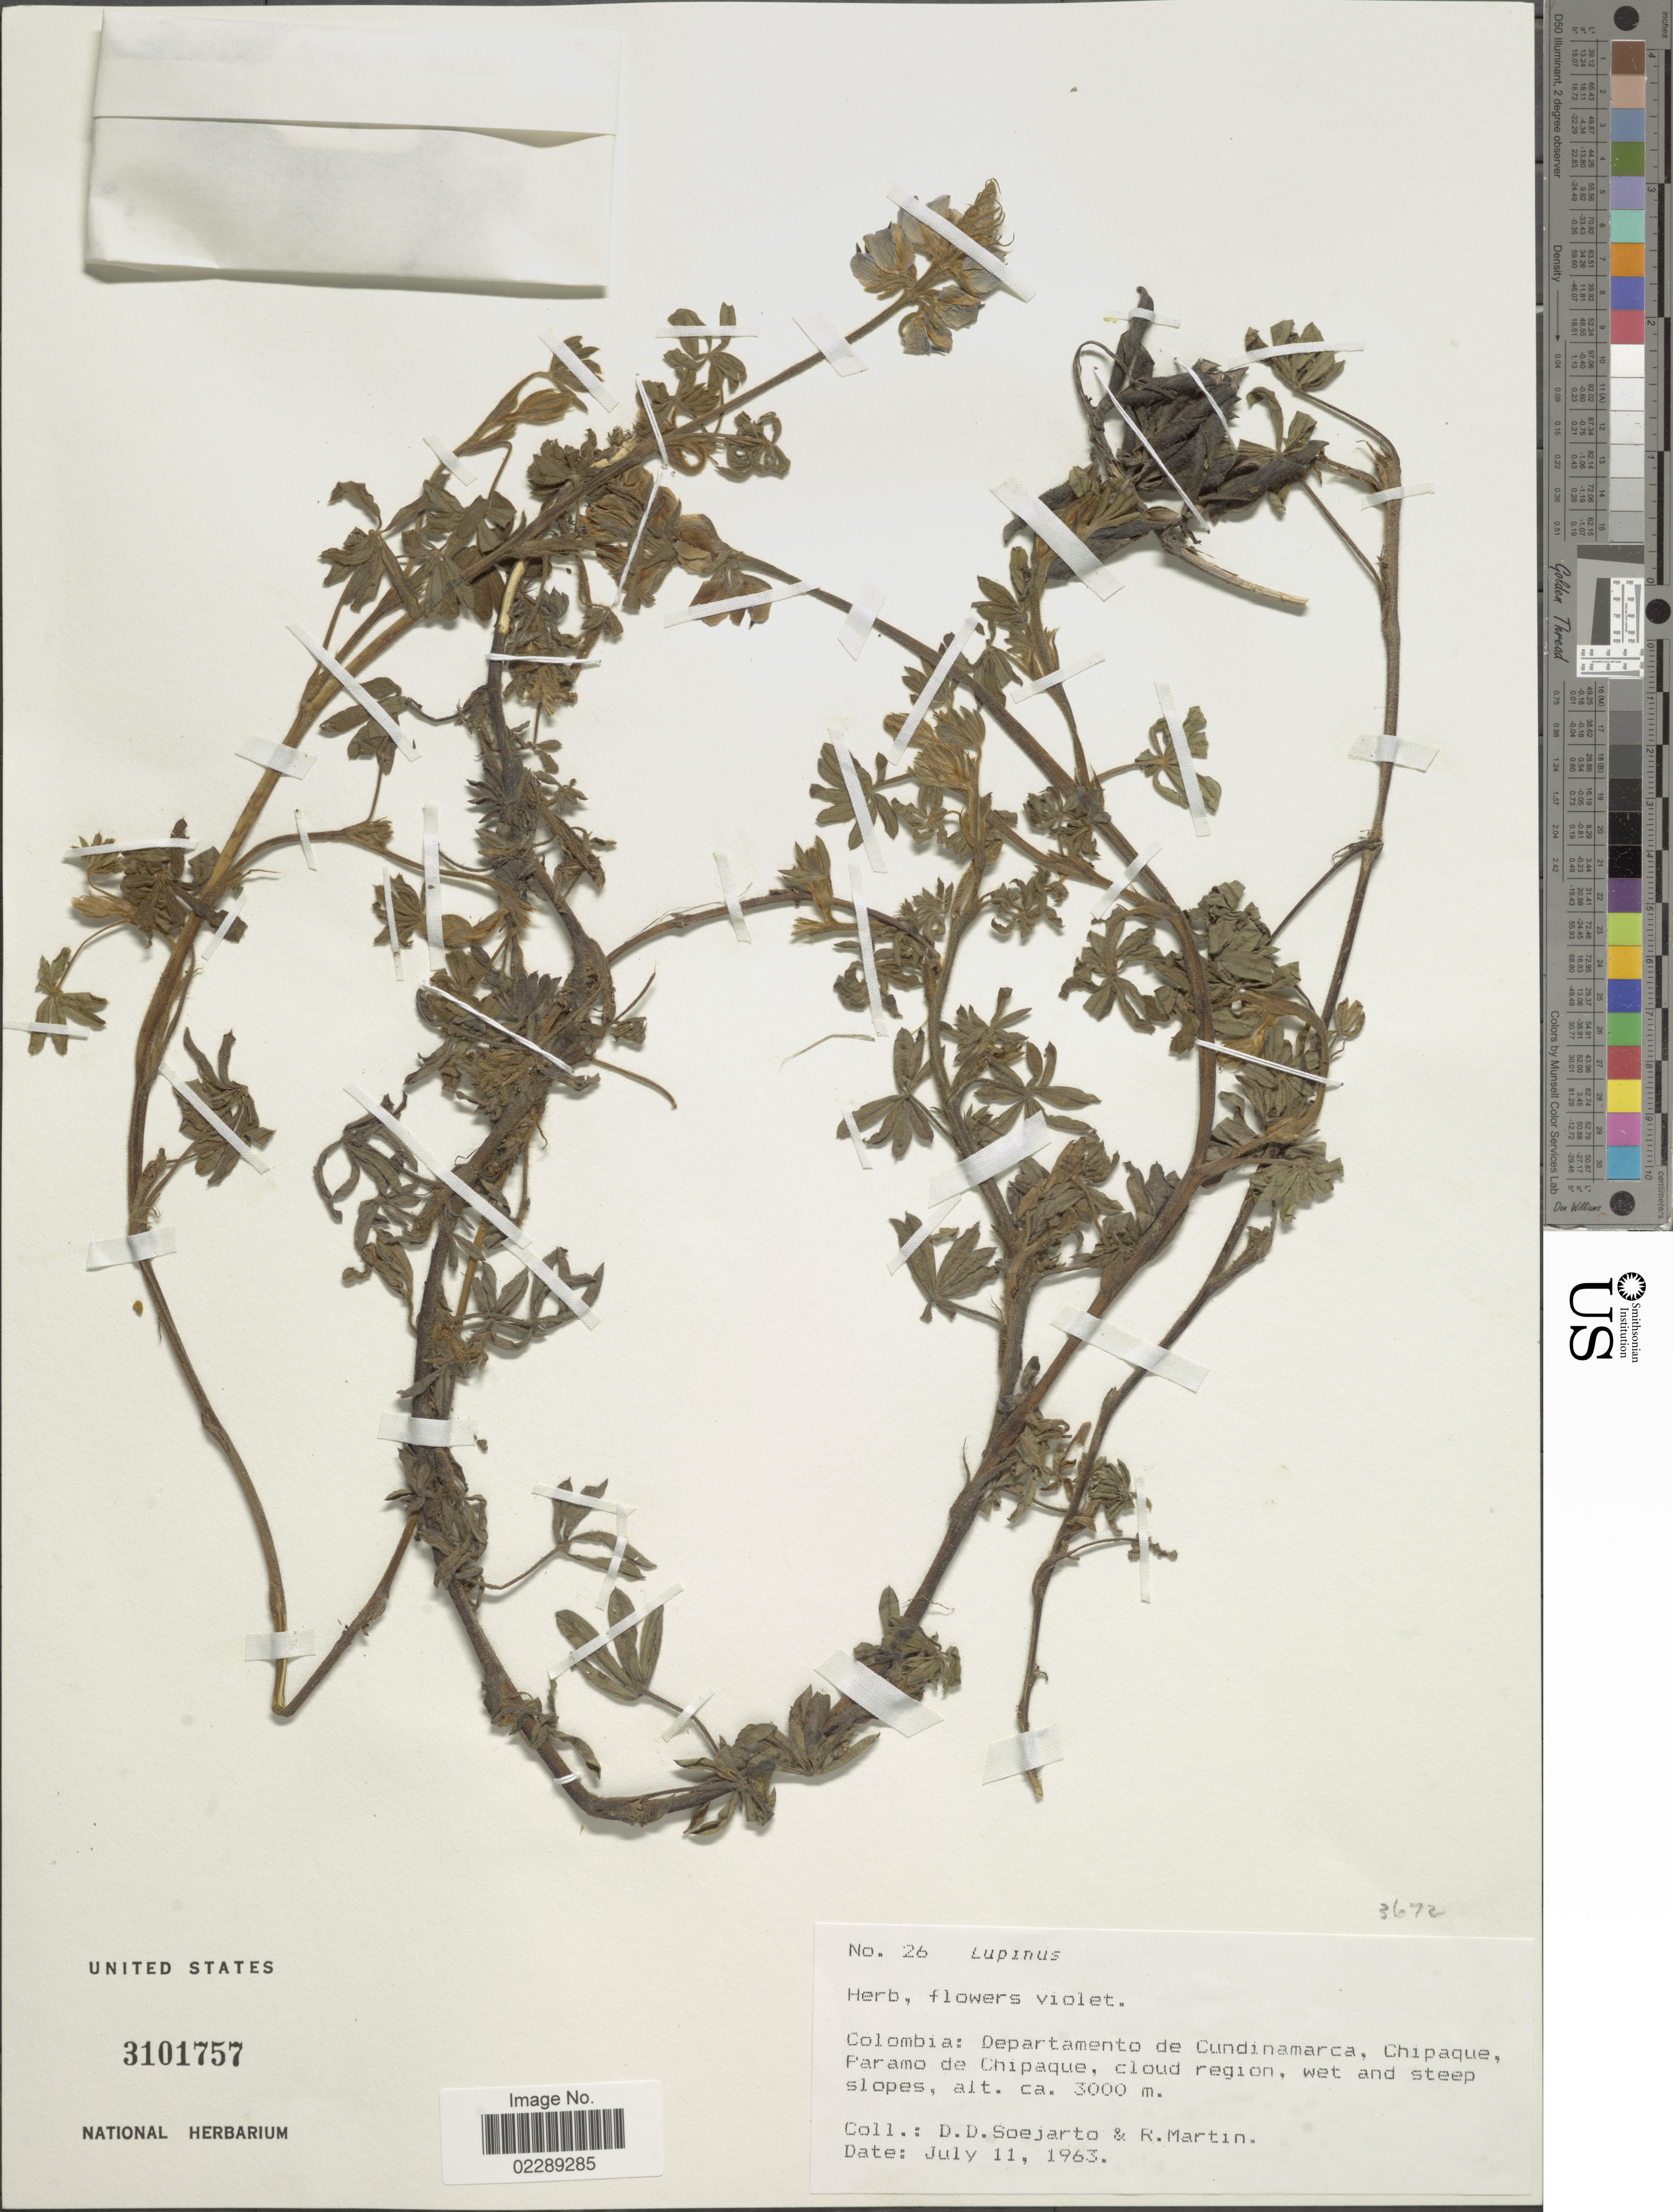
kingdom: Plantae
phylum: Tracheophyta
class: Magnoliopsida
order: Fabales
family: Fabaceae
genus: Lupinus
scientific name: Lupinus sp.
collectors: R. Martin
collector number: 26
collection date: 1963-07-11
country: Colombia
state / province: Cundinamarca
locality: Colombia: Departamento de Cundinamarca, Chipaque, Paramo de Chipaque, cloud region, wet and steep slopes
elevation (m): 3000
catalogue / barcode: US 3101757